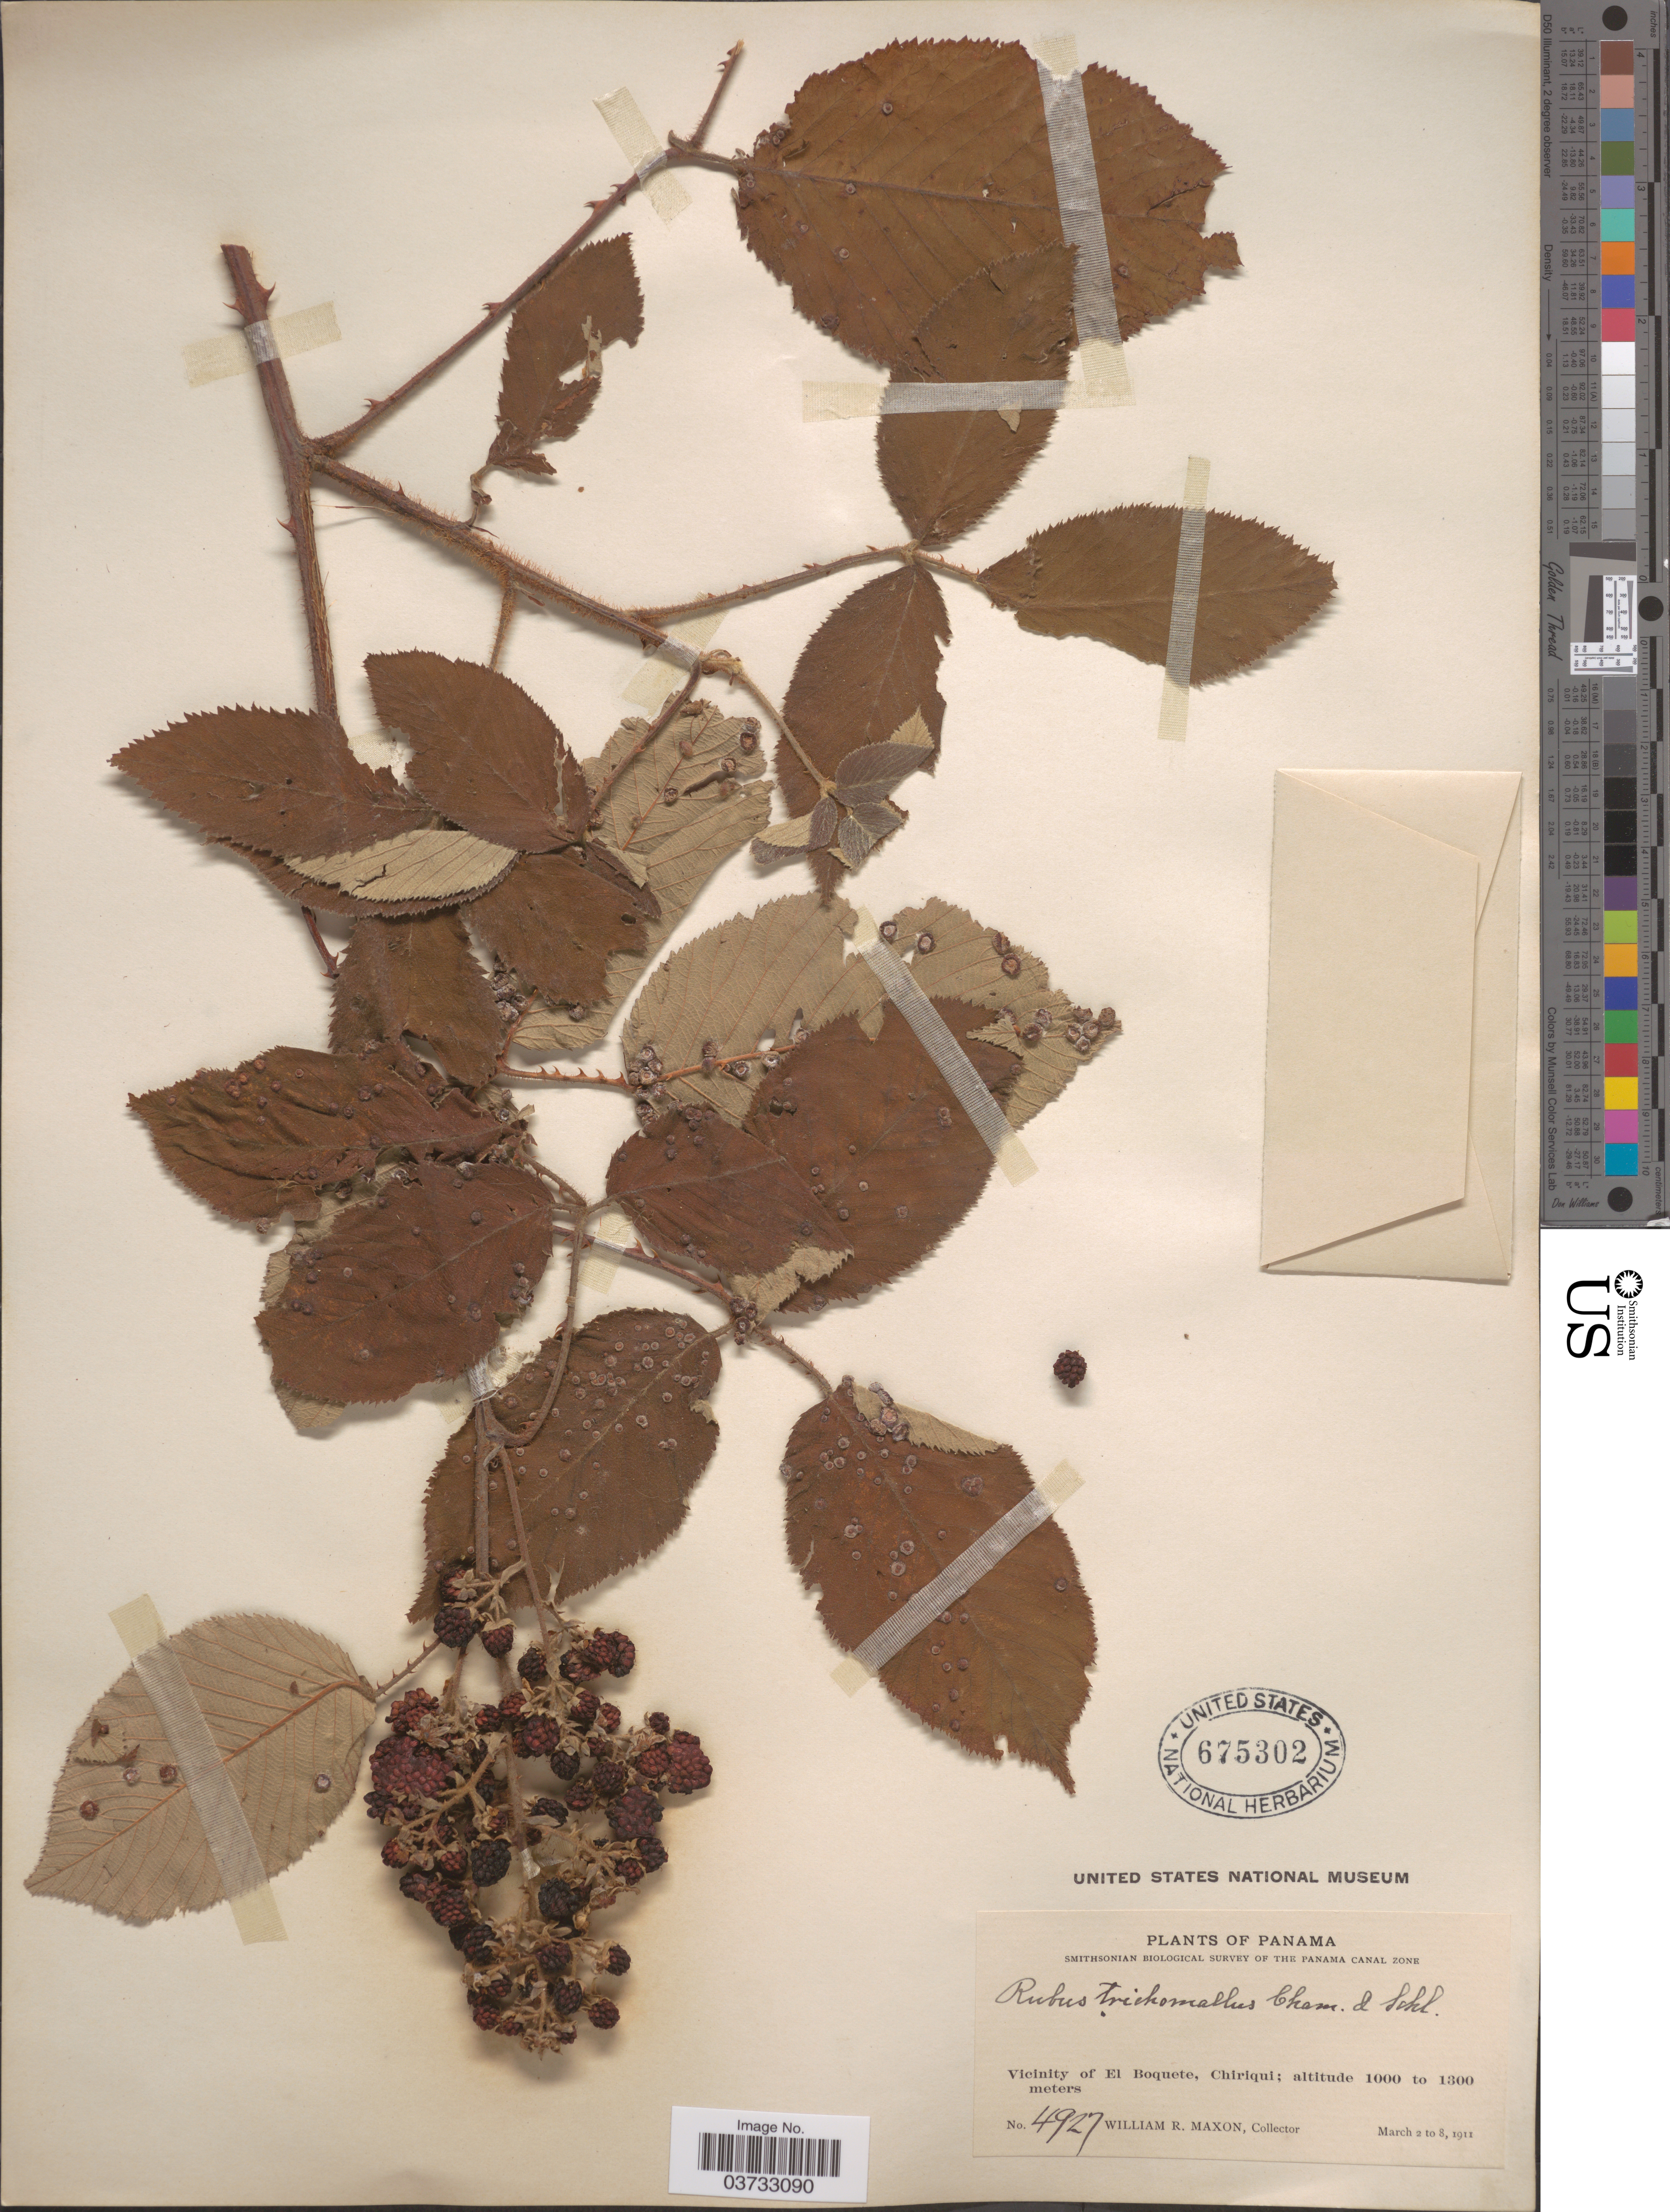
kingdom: Plantae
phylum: Tracheophyta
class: Magnoliopsida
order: Rosales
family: Rosaceae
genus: Rubus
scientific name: Rubus trichomallus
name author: Schltdl.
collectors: W. R. Maxon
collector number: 4927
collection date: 1911-03-02/1911-03-08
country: Panama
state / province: Chiriqui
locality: Vicinity of El Boquete.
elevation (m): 1000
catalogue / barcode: US 675302